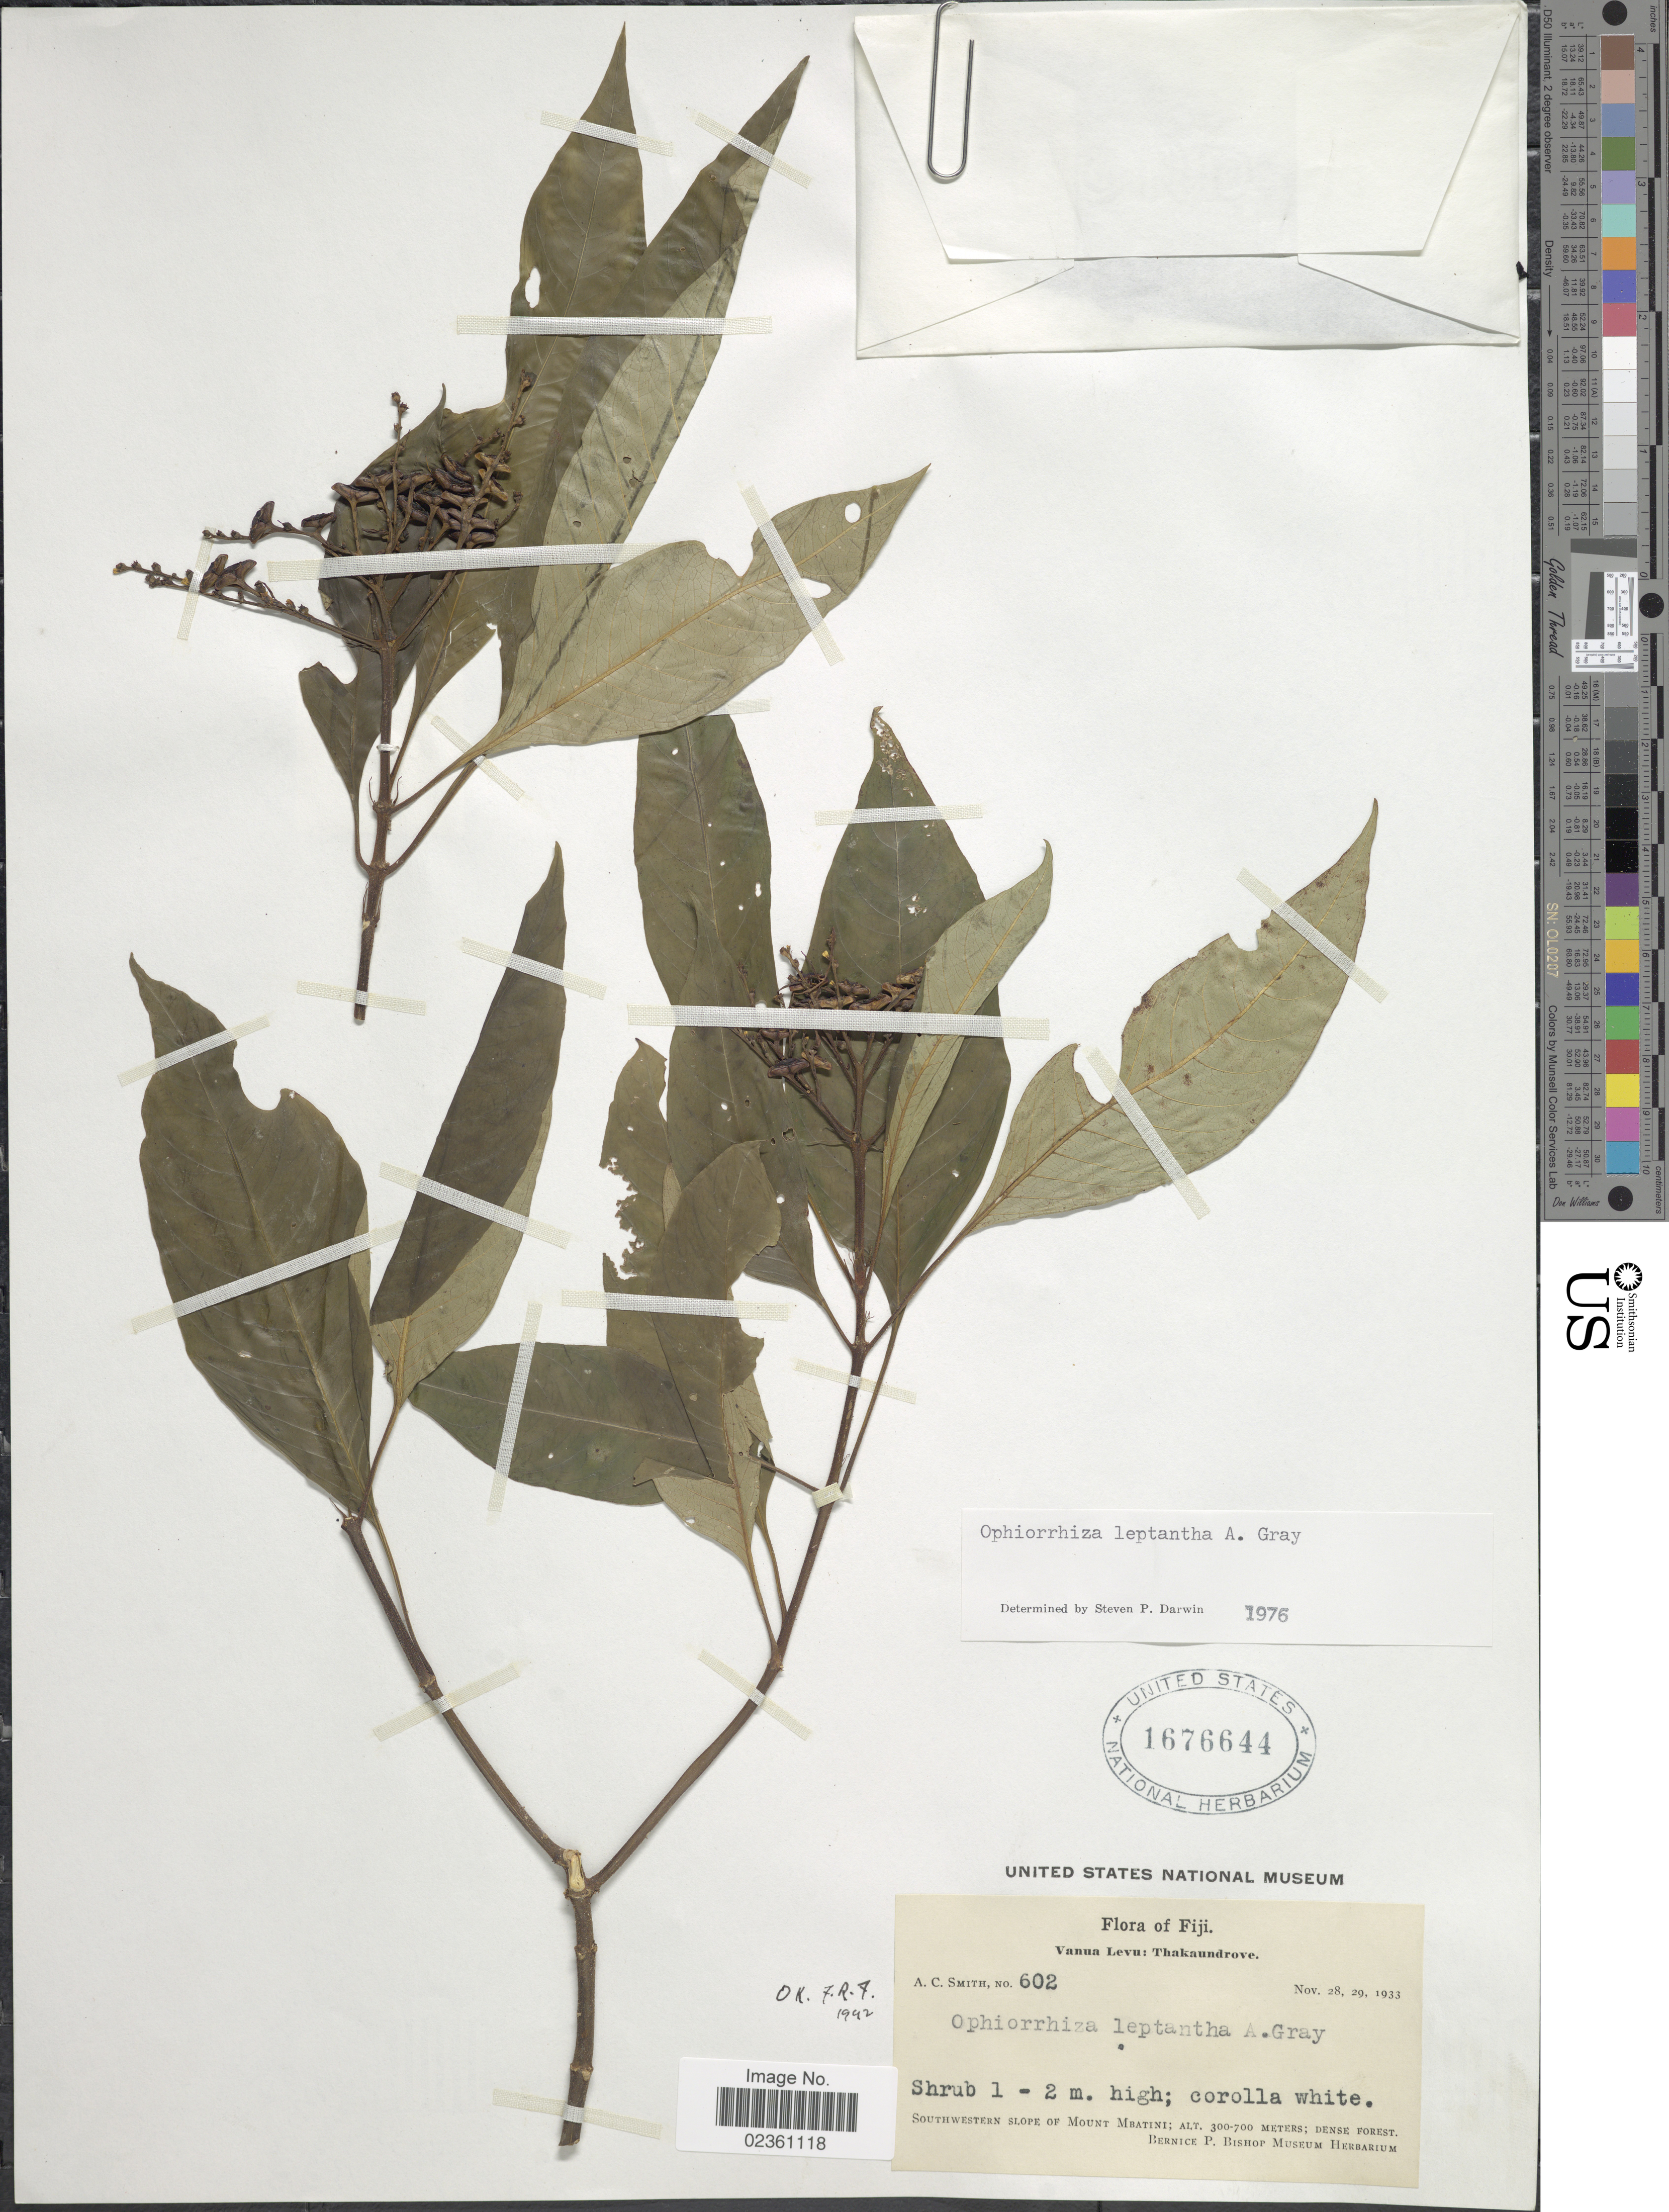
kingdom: Plantae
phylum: Tracheophyta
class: Magnoliopsida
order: Gentianales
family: Rubiaceae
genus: Ophiorrhiza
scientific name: Ophiorrhiza leptantha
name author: A. Gray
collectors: A. C. Smith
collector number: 602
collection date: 1933-11-28/1933-11-29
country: Fiji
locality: Vanua Levu: Thakaundrove, Southwestern Slope of Mount Mbatini; dense forest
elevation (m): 300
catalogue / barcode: US 1676644